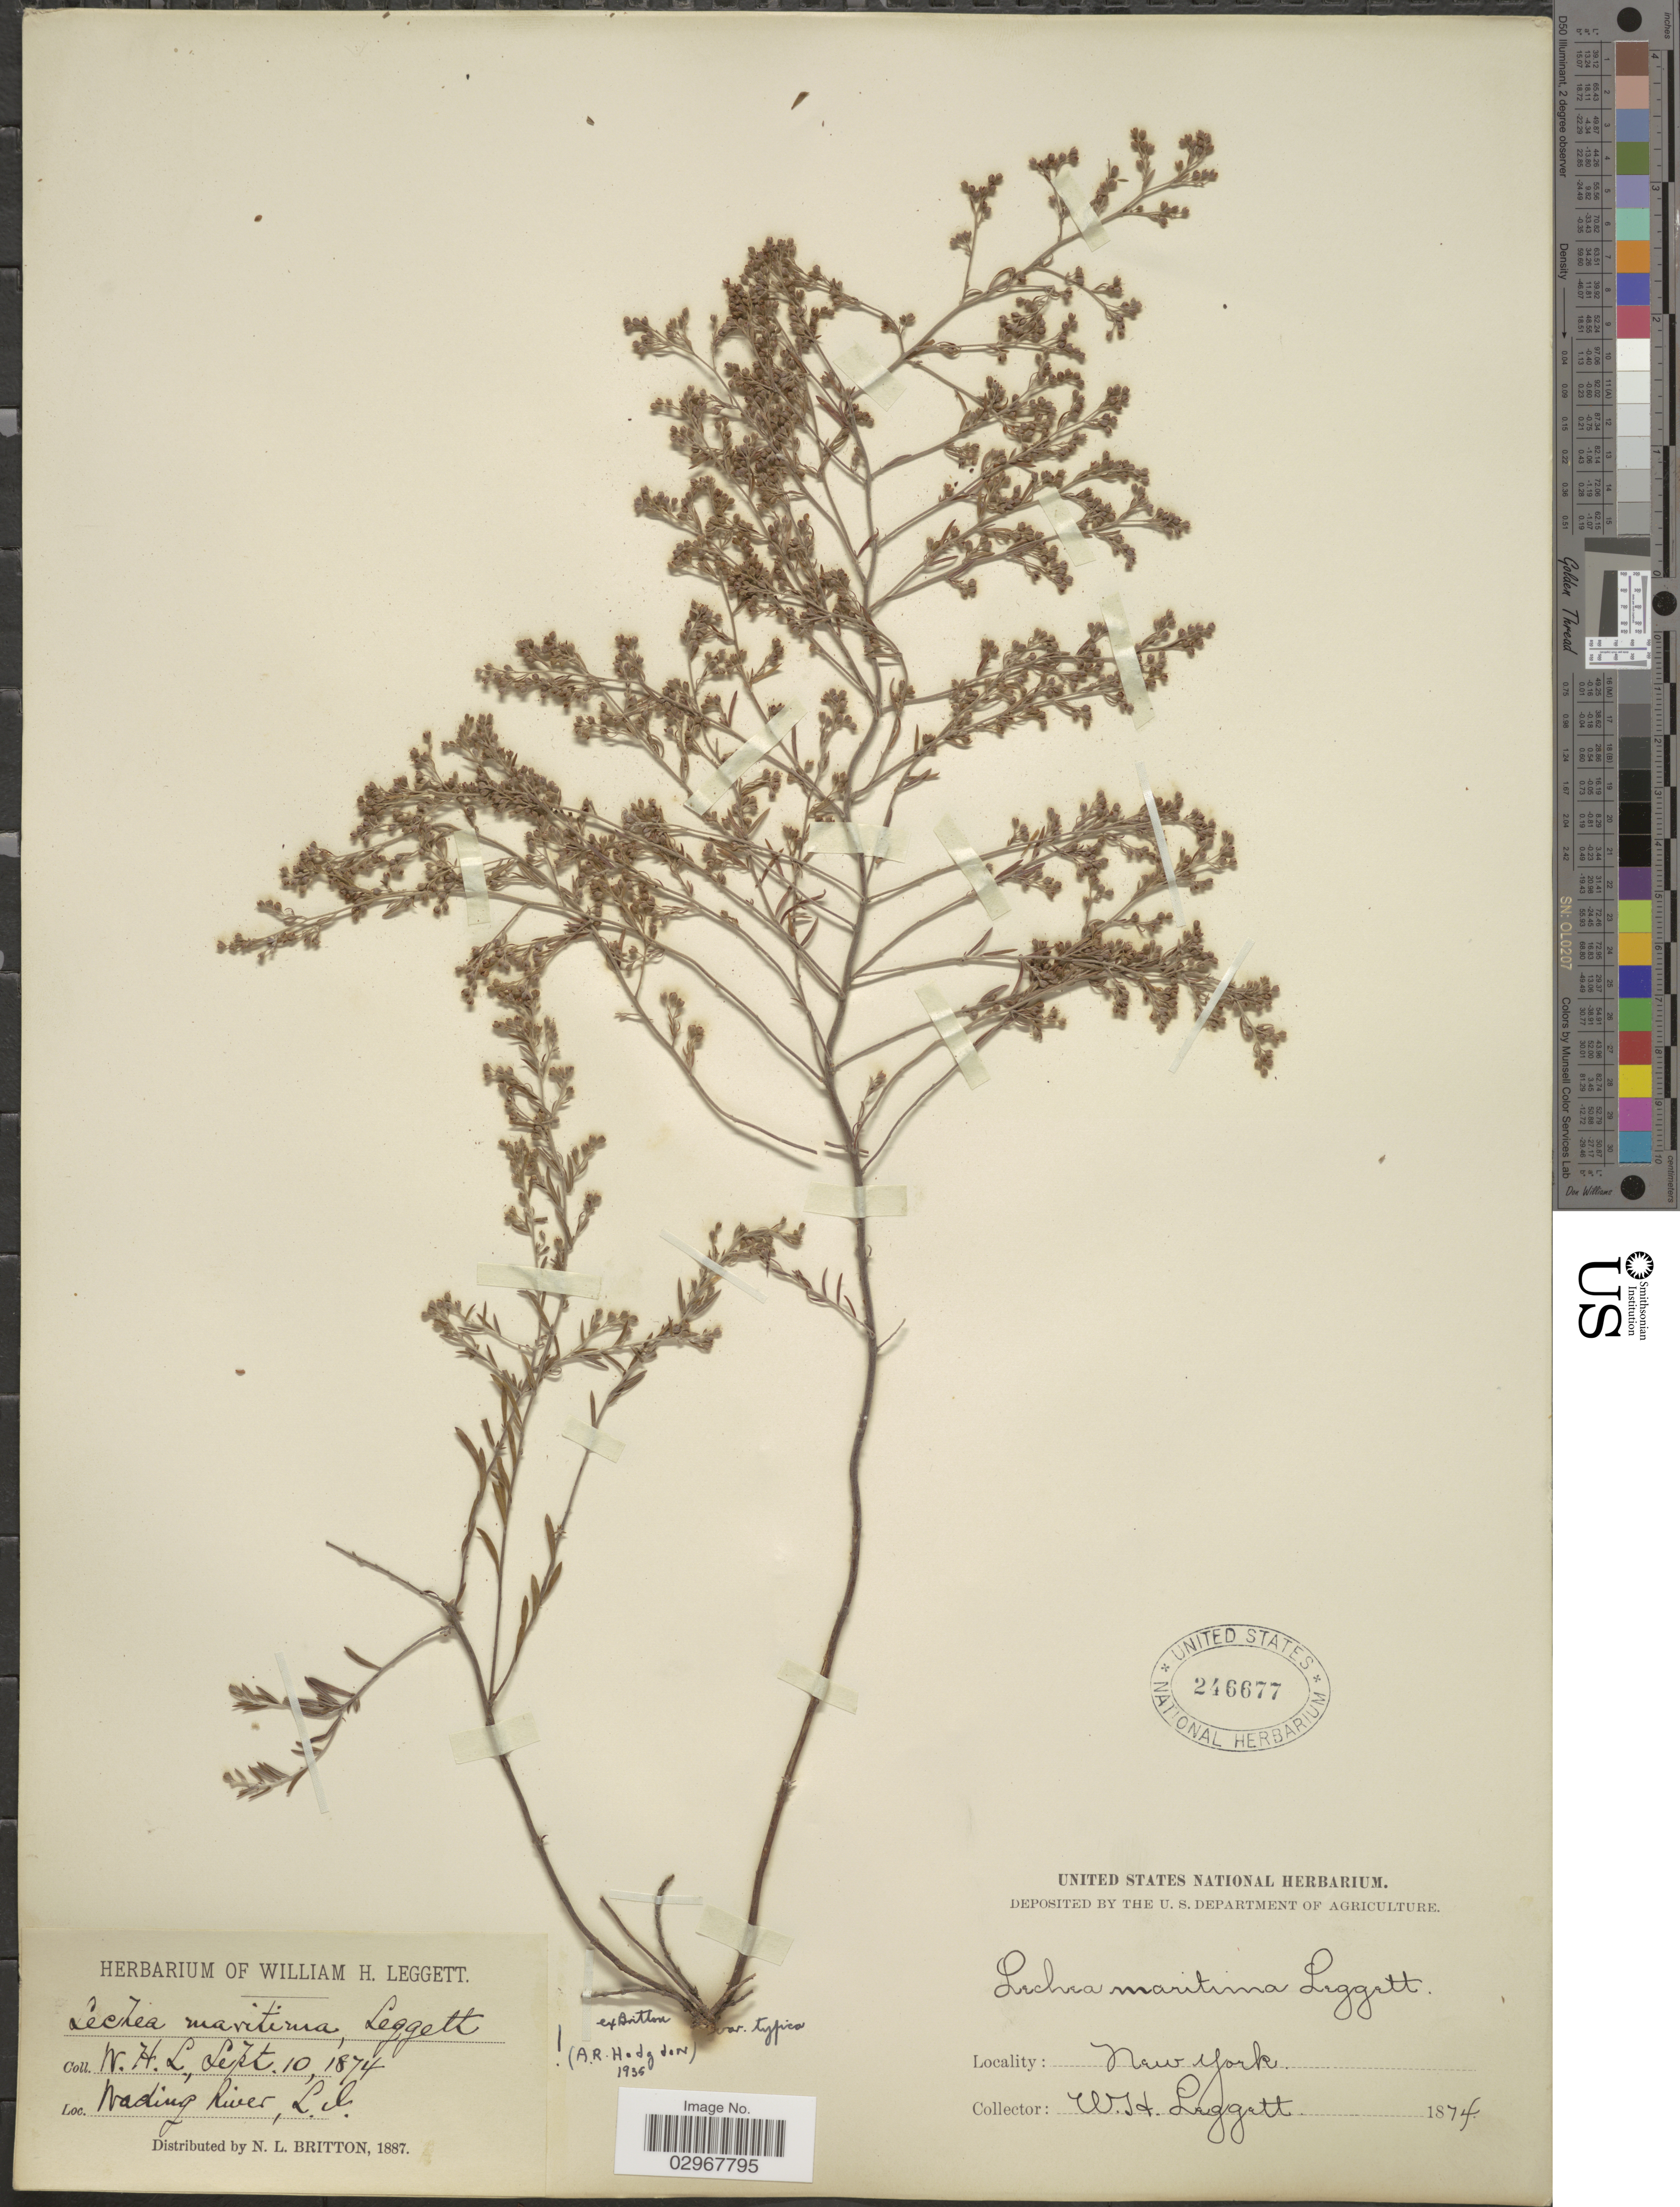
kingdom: Plantae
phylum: Tracheophyta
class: Magnoliopsida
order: Malvales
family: Cistaceae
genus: Lechea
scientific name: Lechea maritima var. typica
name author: Hodgdon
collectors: W. Leggett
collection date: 1874-09-10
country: United States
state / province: New York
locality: Wading River, L. il.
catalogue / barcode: US 246677